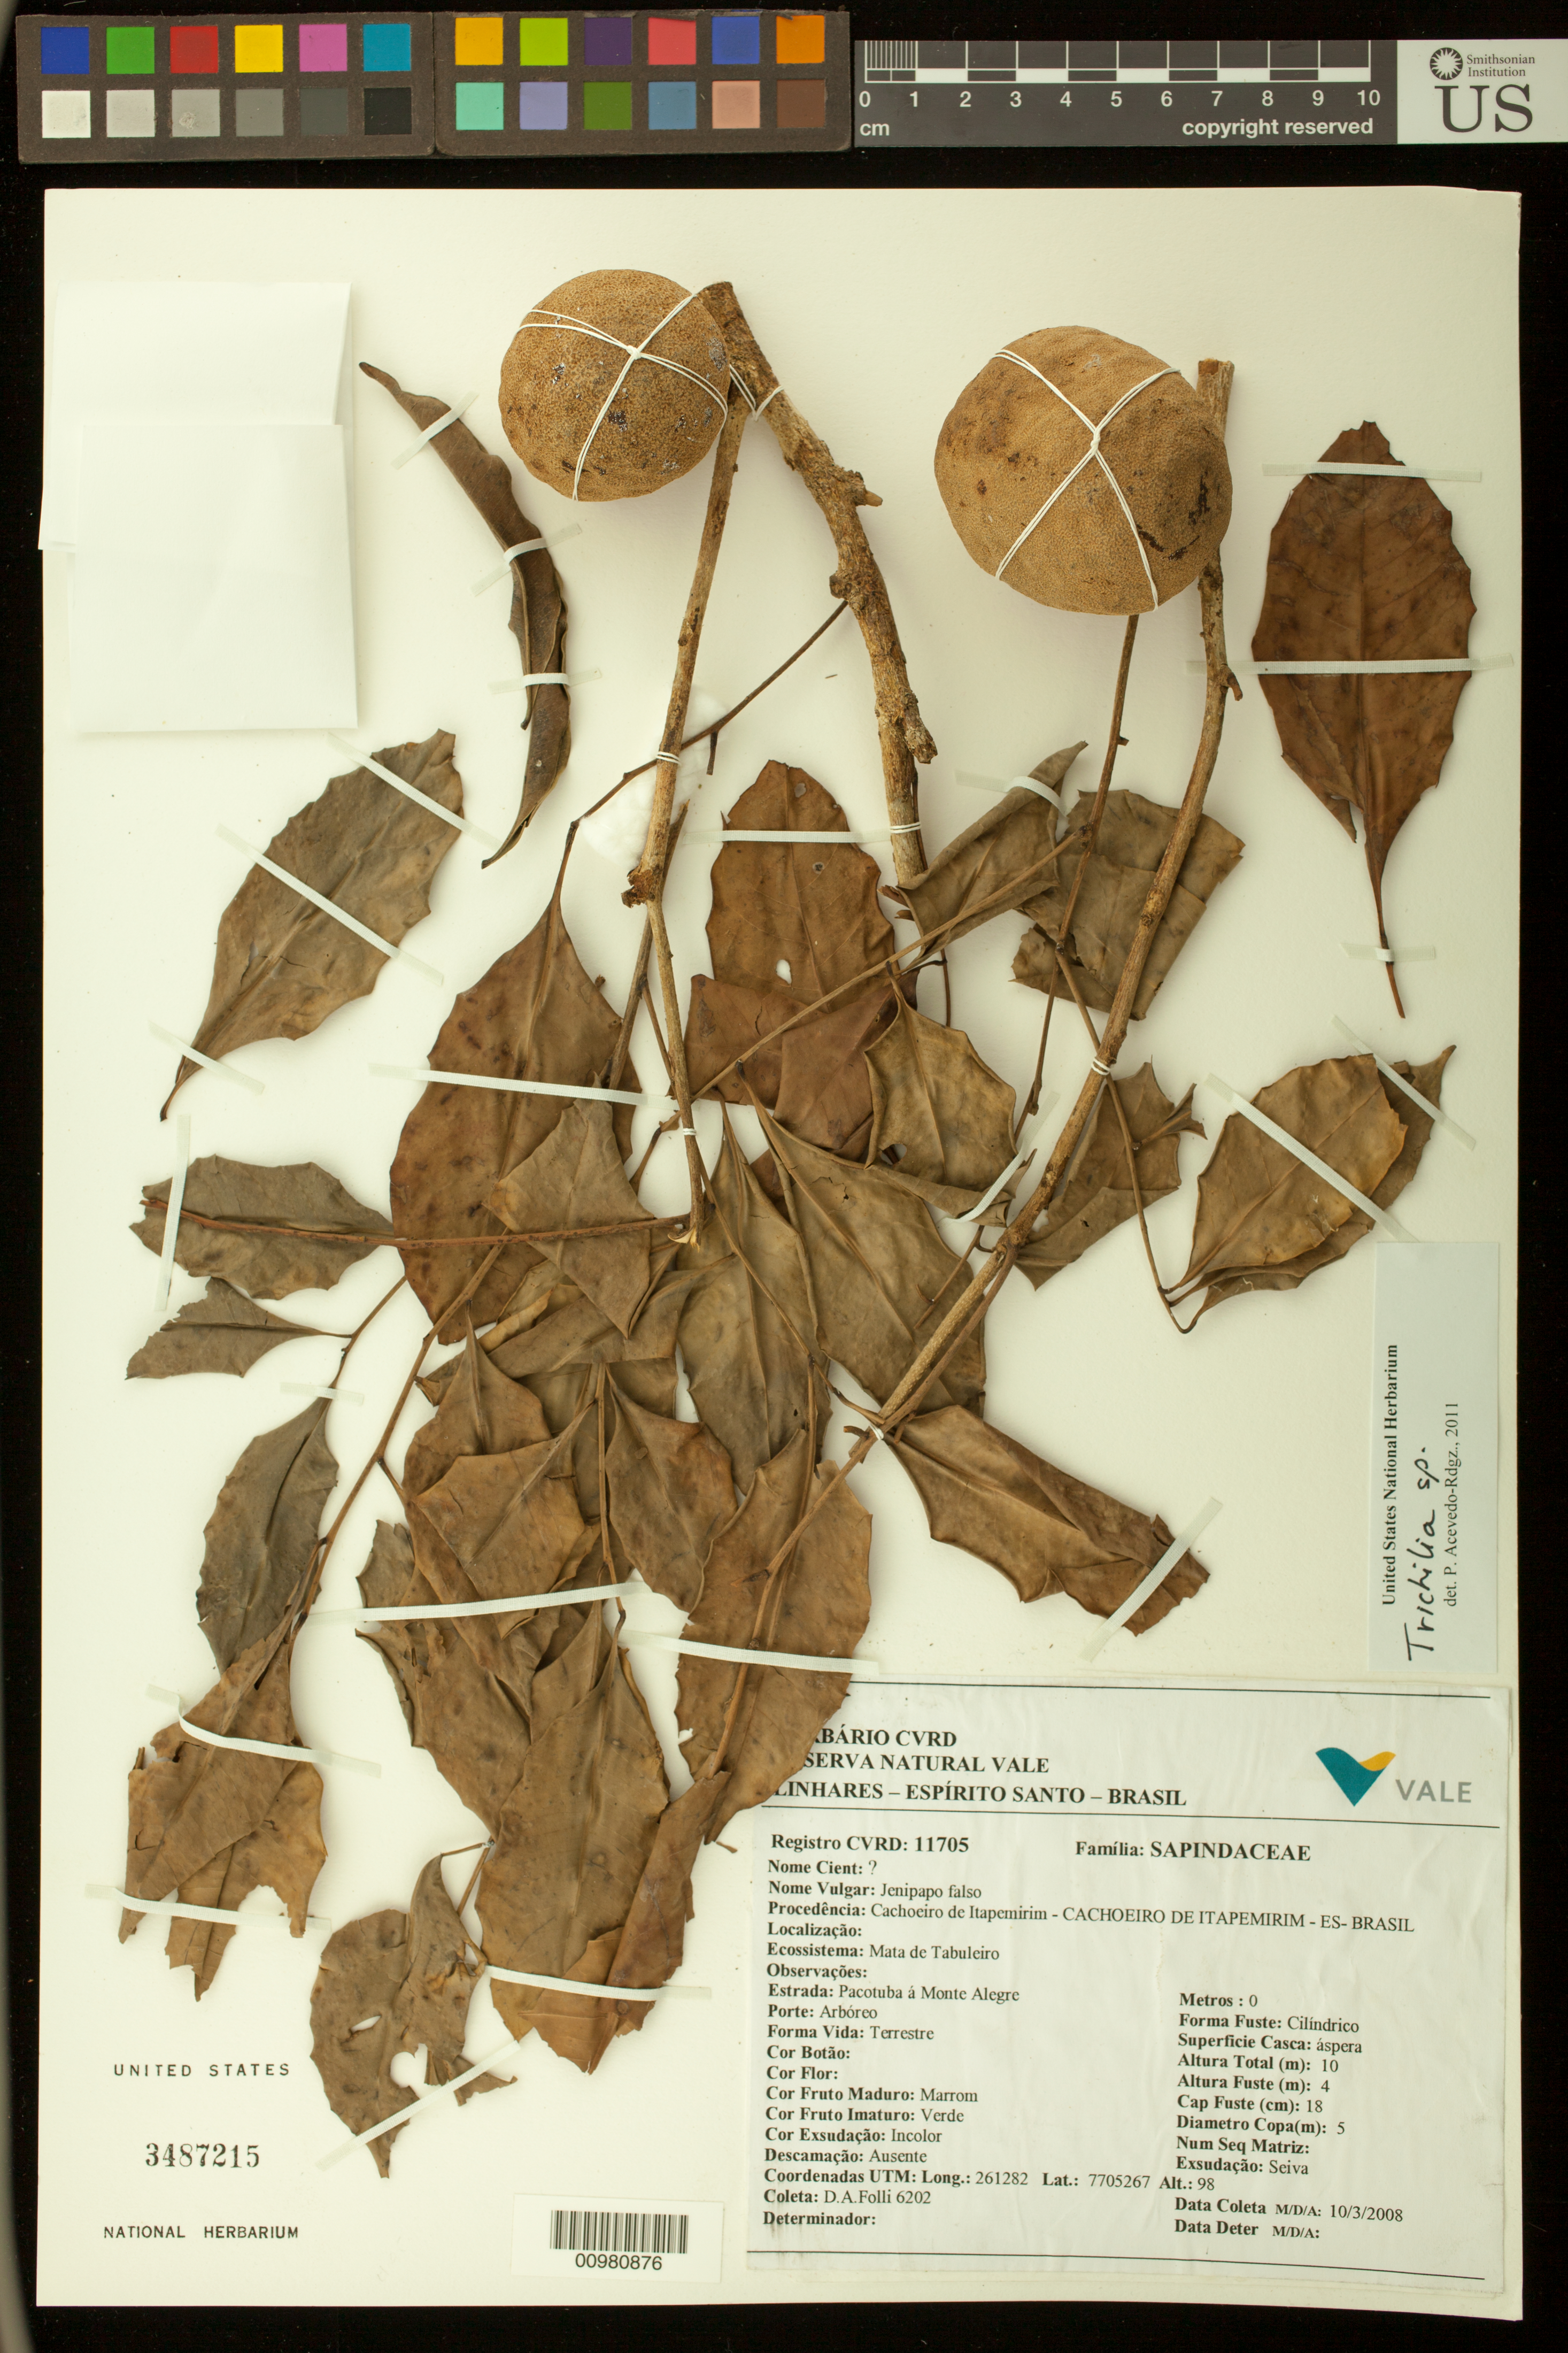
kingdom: Plantae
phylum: Tracheophyta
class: Magnoliopsida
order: Sapindales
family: Meliaceae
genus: Trichilia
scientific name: Trichilia sp.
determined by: Acevedo-Rodríguez, P., (BOT), Smithsonian Institution - National Museum of Natural History (UNITED STATES)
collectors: D. Folli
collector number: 6202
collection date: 2008-10-03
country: Brazil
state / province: Espirito Santo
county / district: Linhares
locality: Cachoeiro de Itapemirim, Pacotuba á Monte Alegre; Mata de Tabuleiro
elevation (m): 98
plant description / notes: Common name: Jenipapo falso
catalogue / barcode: US 3487215